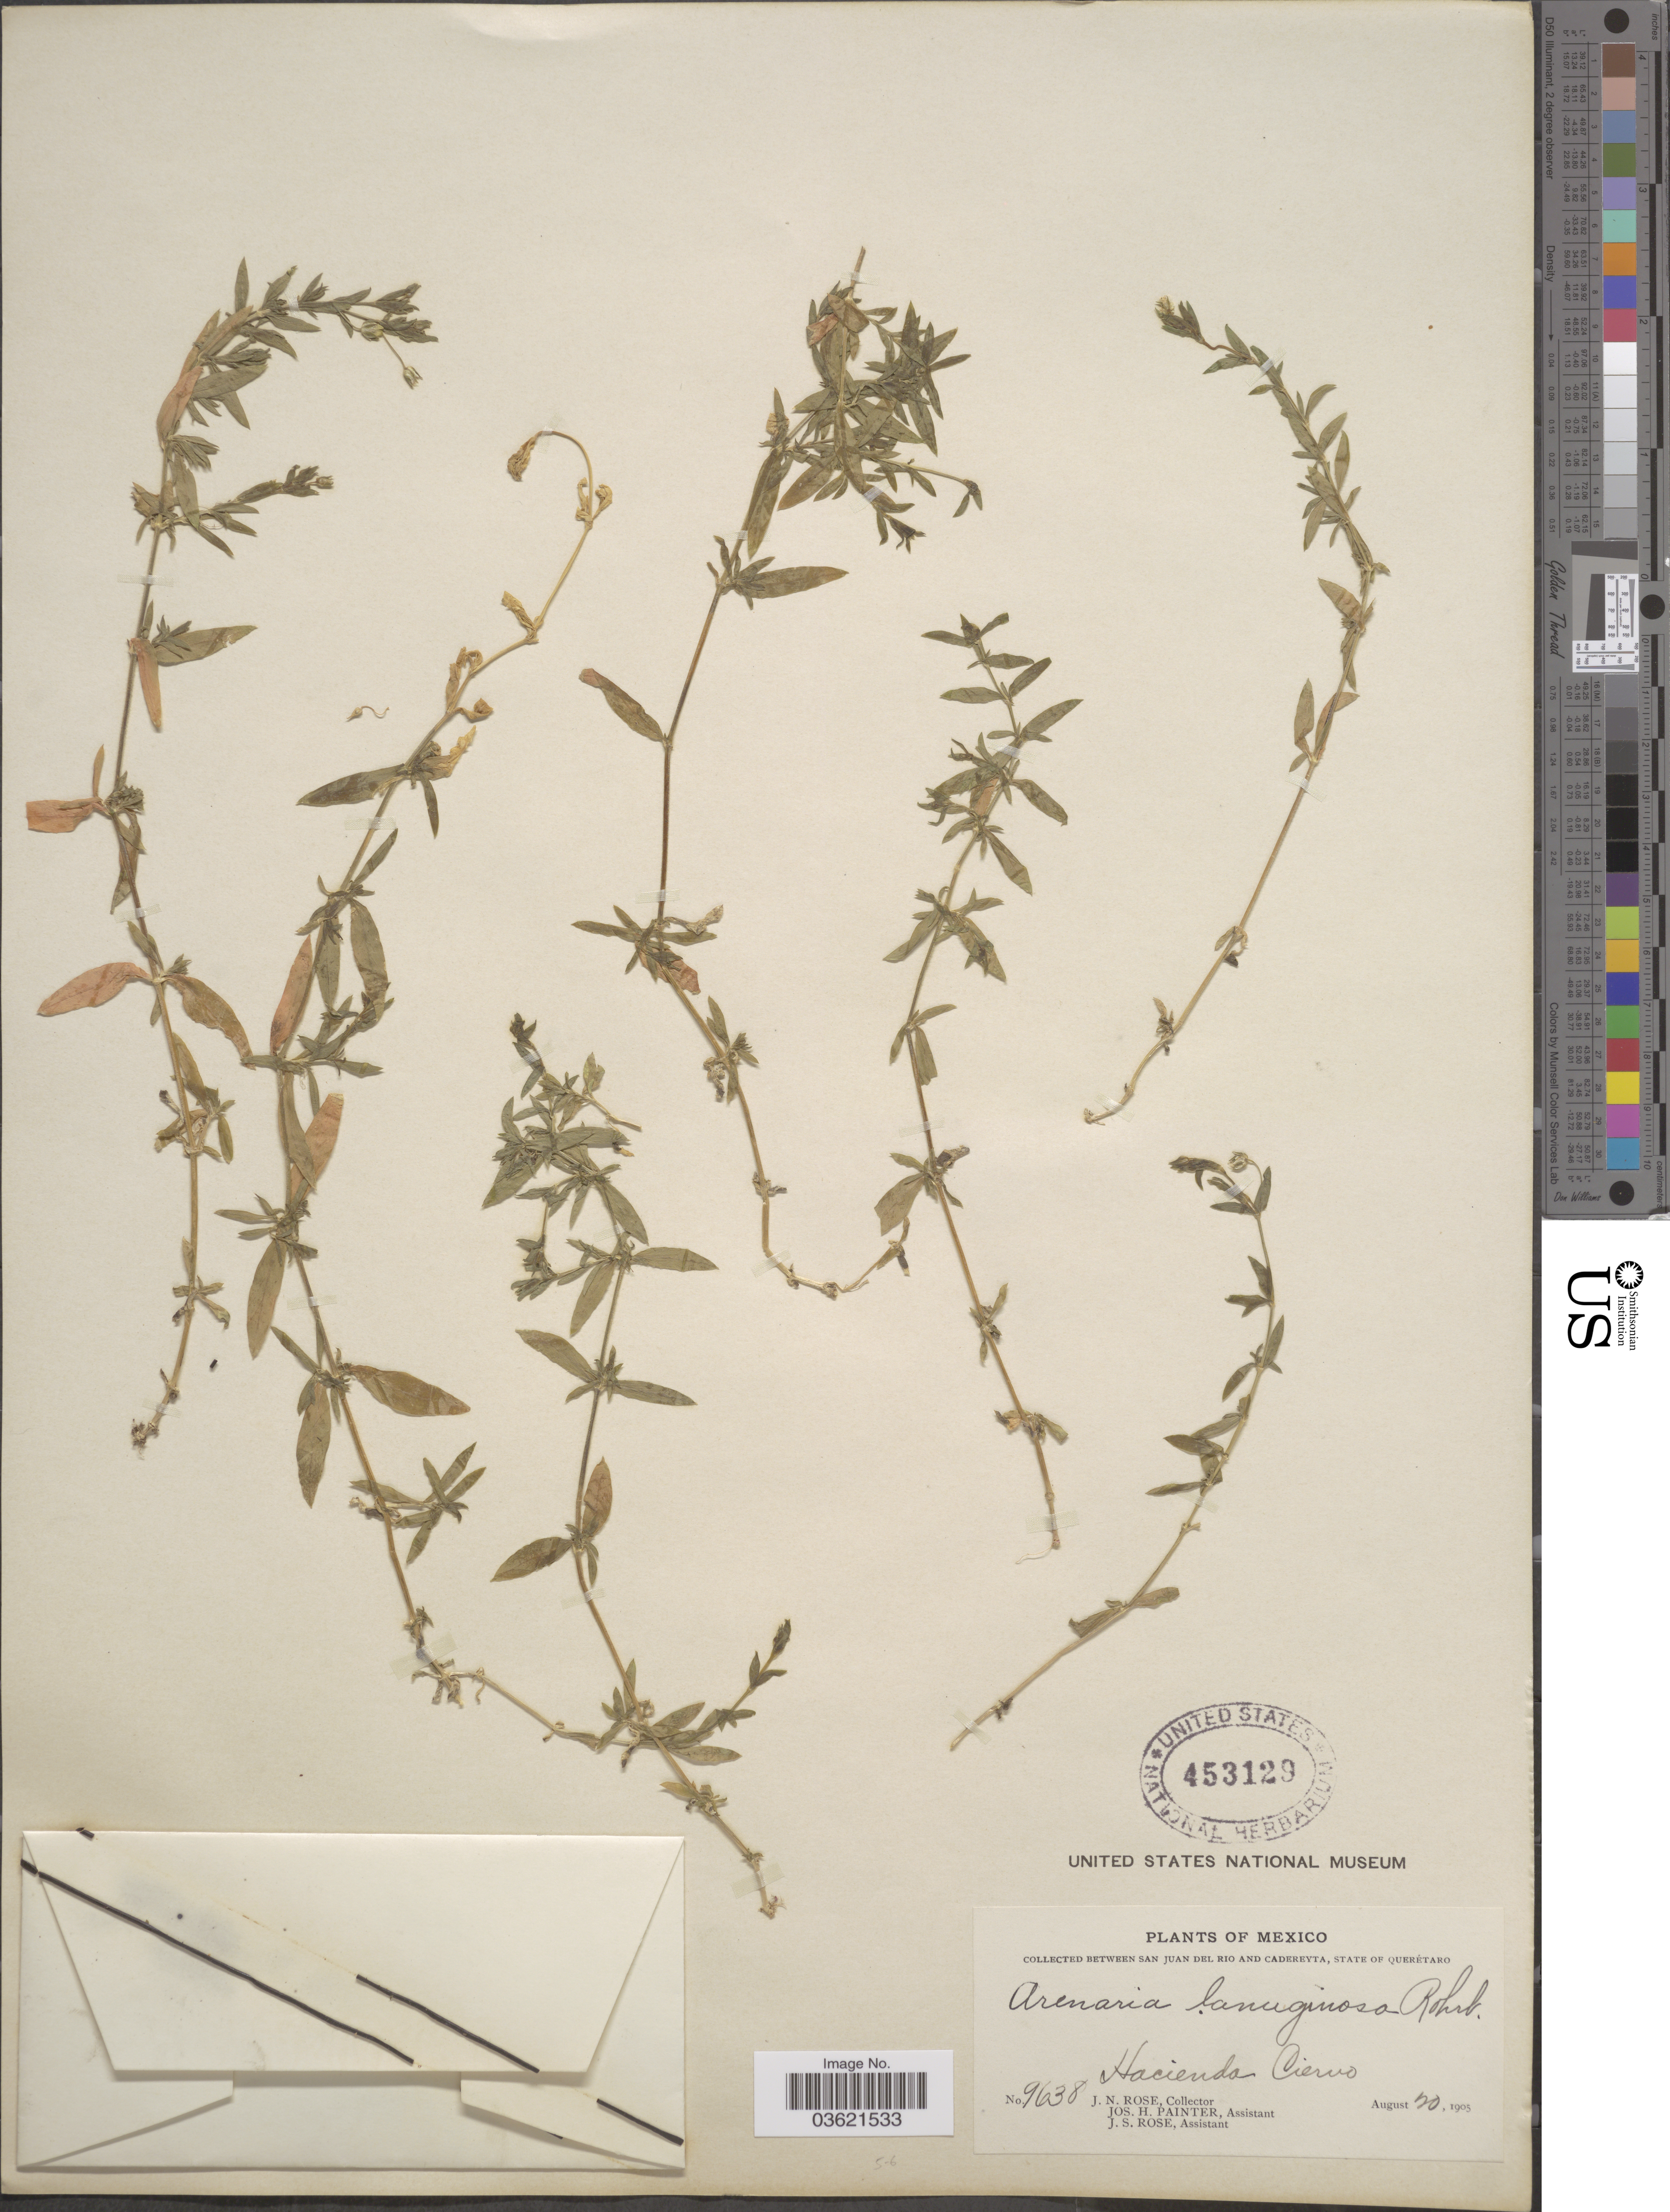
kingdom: Plantae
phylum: Tracheophyta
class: Magnoliopsida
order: Caryophyllales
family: Caryophyllaceae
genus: Arenaria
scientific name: Arenaria lanuginosa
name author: (Michx.) Rohrb.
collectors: J. N. Rose, J. H. Painter & J. S. Rose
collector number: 9638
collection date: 1905-08-20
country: Mexico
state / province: Querétaro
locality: Between San Juan del Rio and Cadereyta. Hacienda Cierno.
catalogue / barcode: US 453129